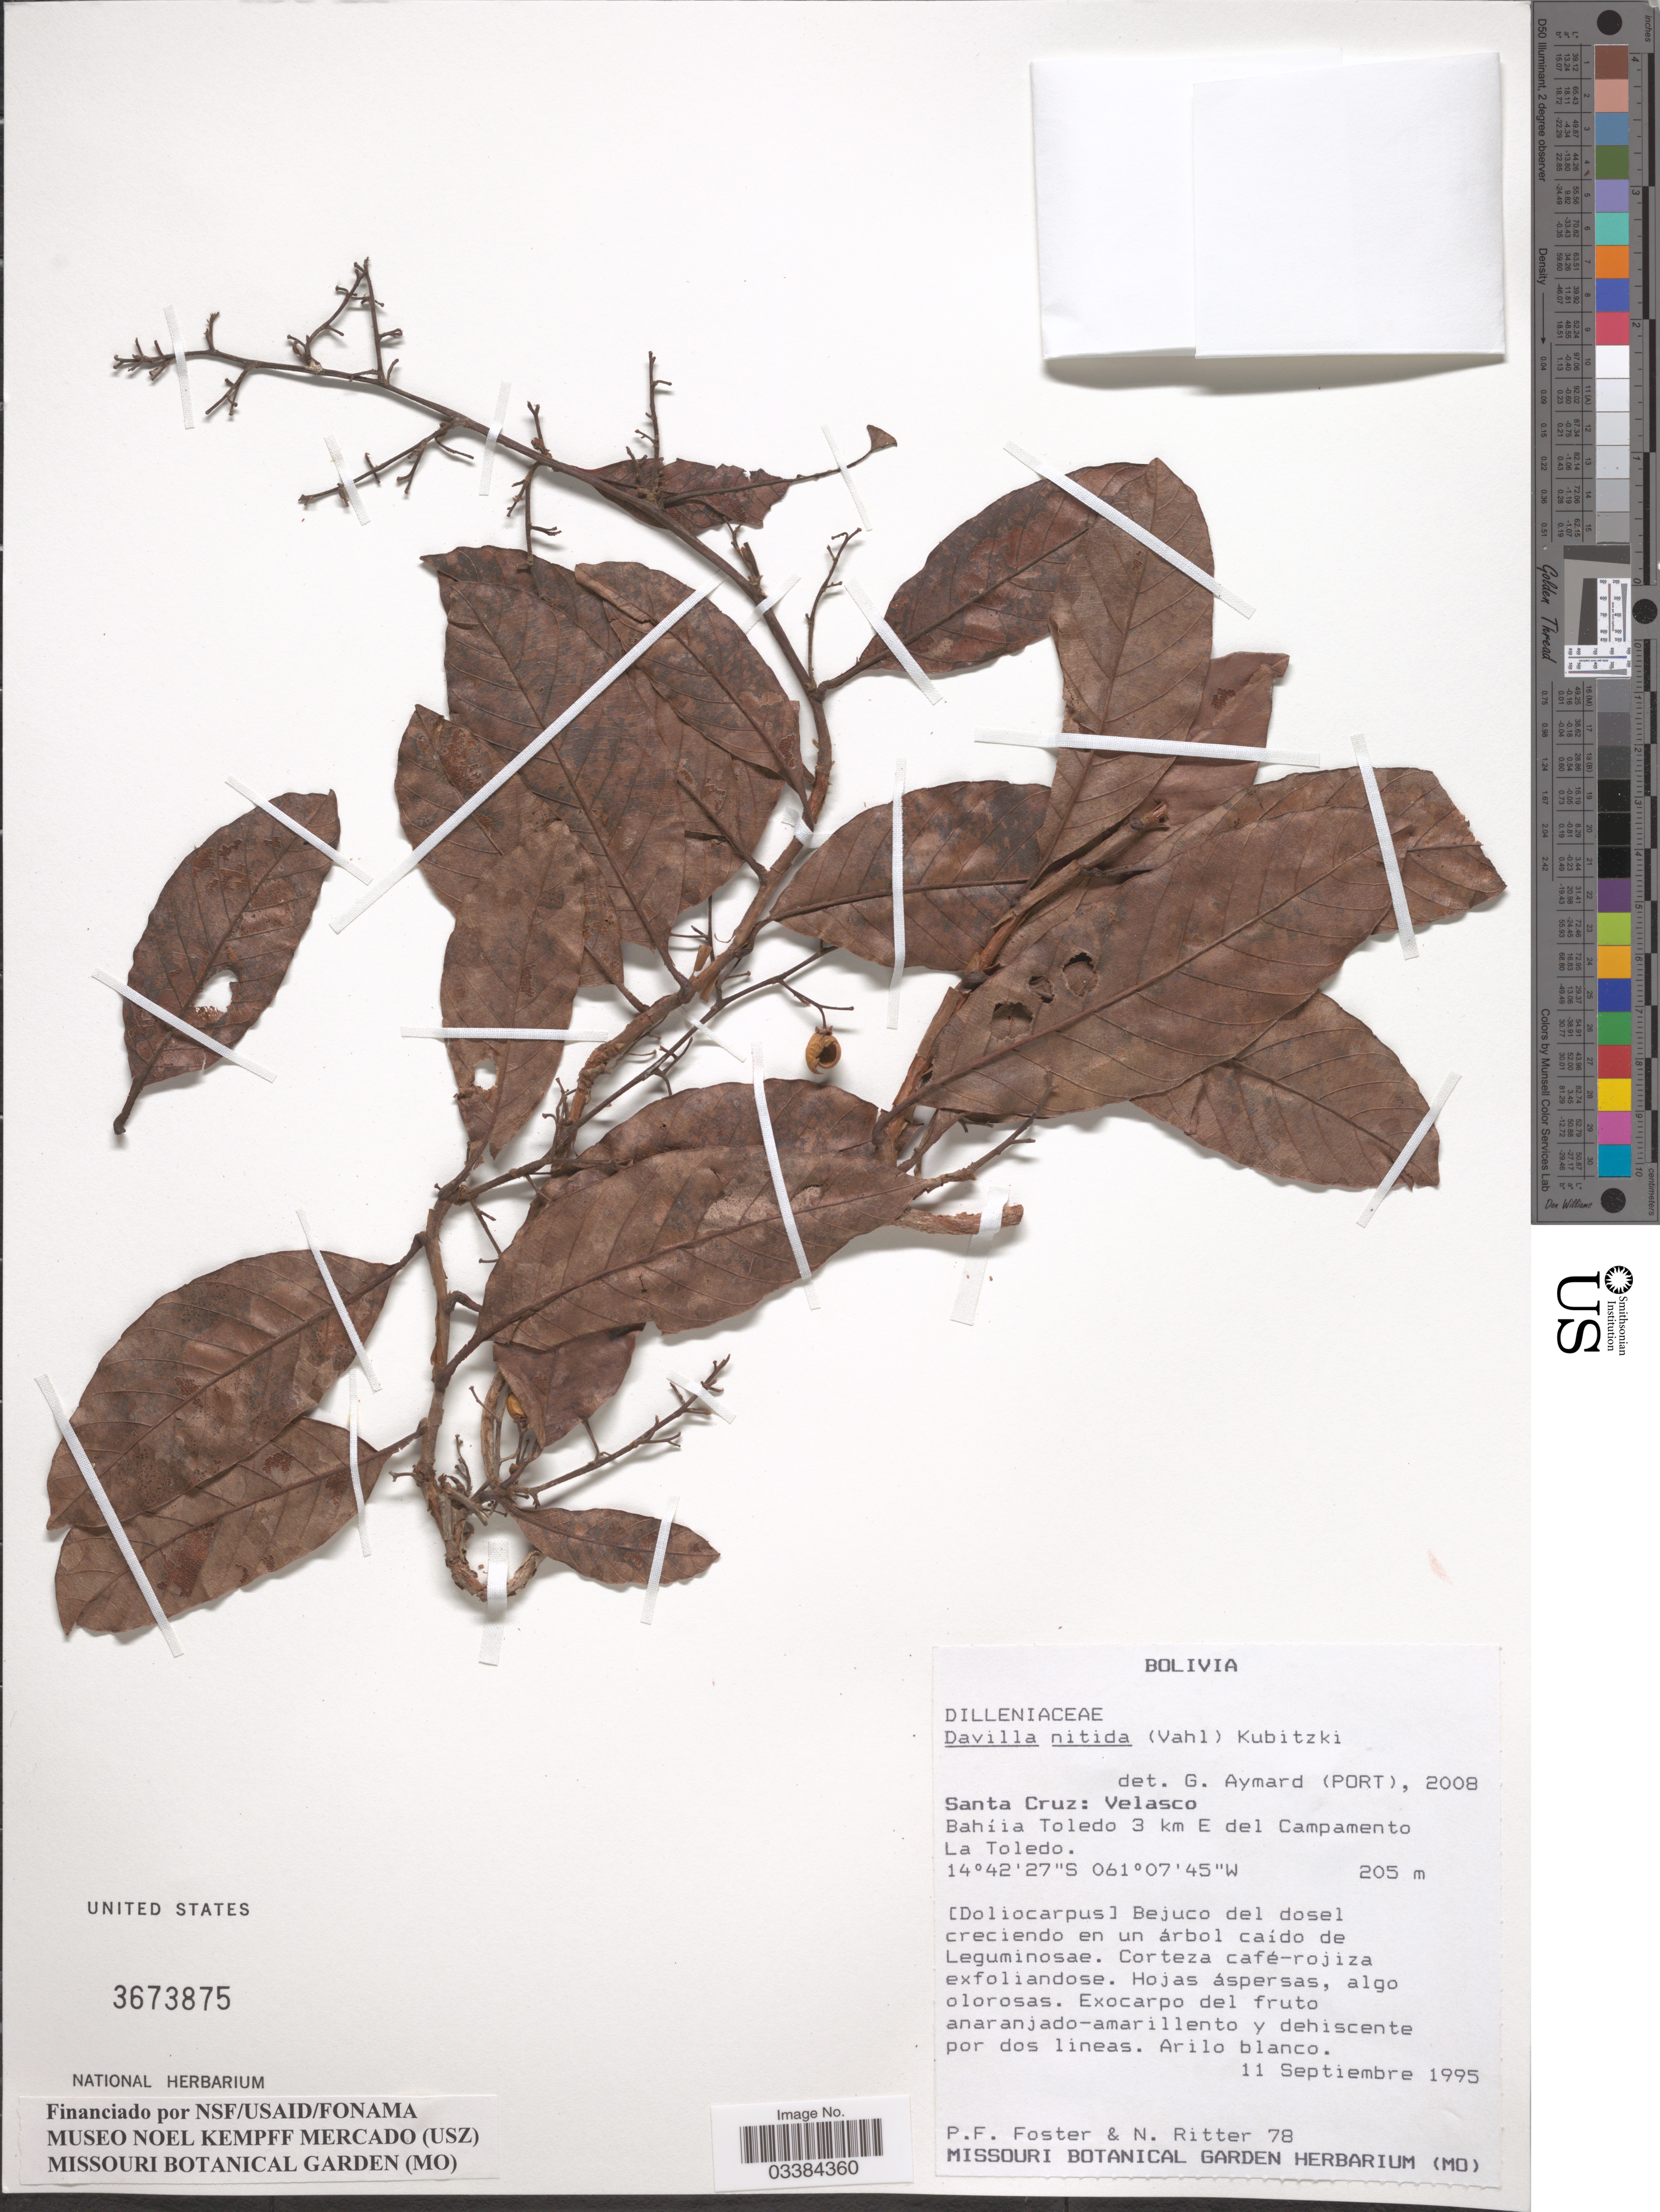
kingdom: Plantae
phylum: Tracheophyta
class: Magnoliopsida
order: Dilleniales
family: Dilleniaceae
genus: Davilla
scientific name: Davilla nitida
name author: (Vahl) Kubitzki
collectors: P. Foster & N. Ritter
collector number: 78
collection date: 1995-09-11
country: Bolivia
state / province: Santa Cruz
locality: Velasco. Bahíia Toledo 3 km E del Campamento La Toledo.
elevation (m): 205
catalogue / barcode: US 3673875